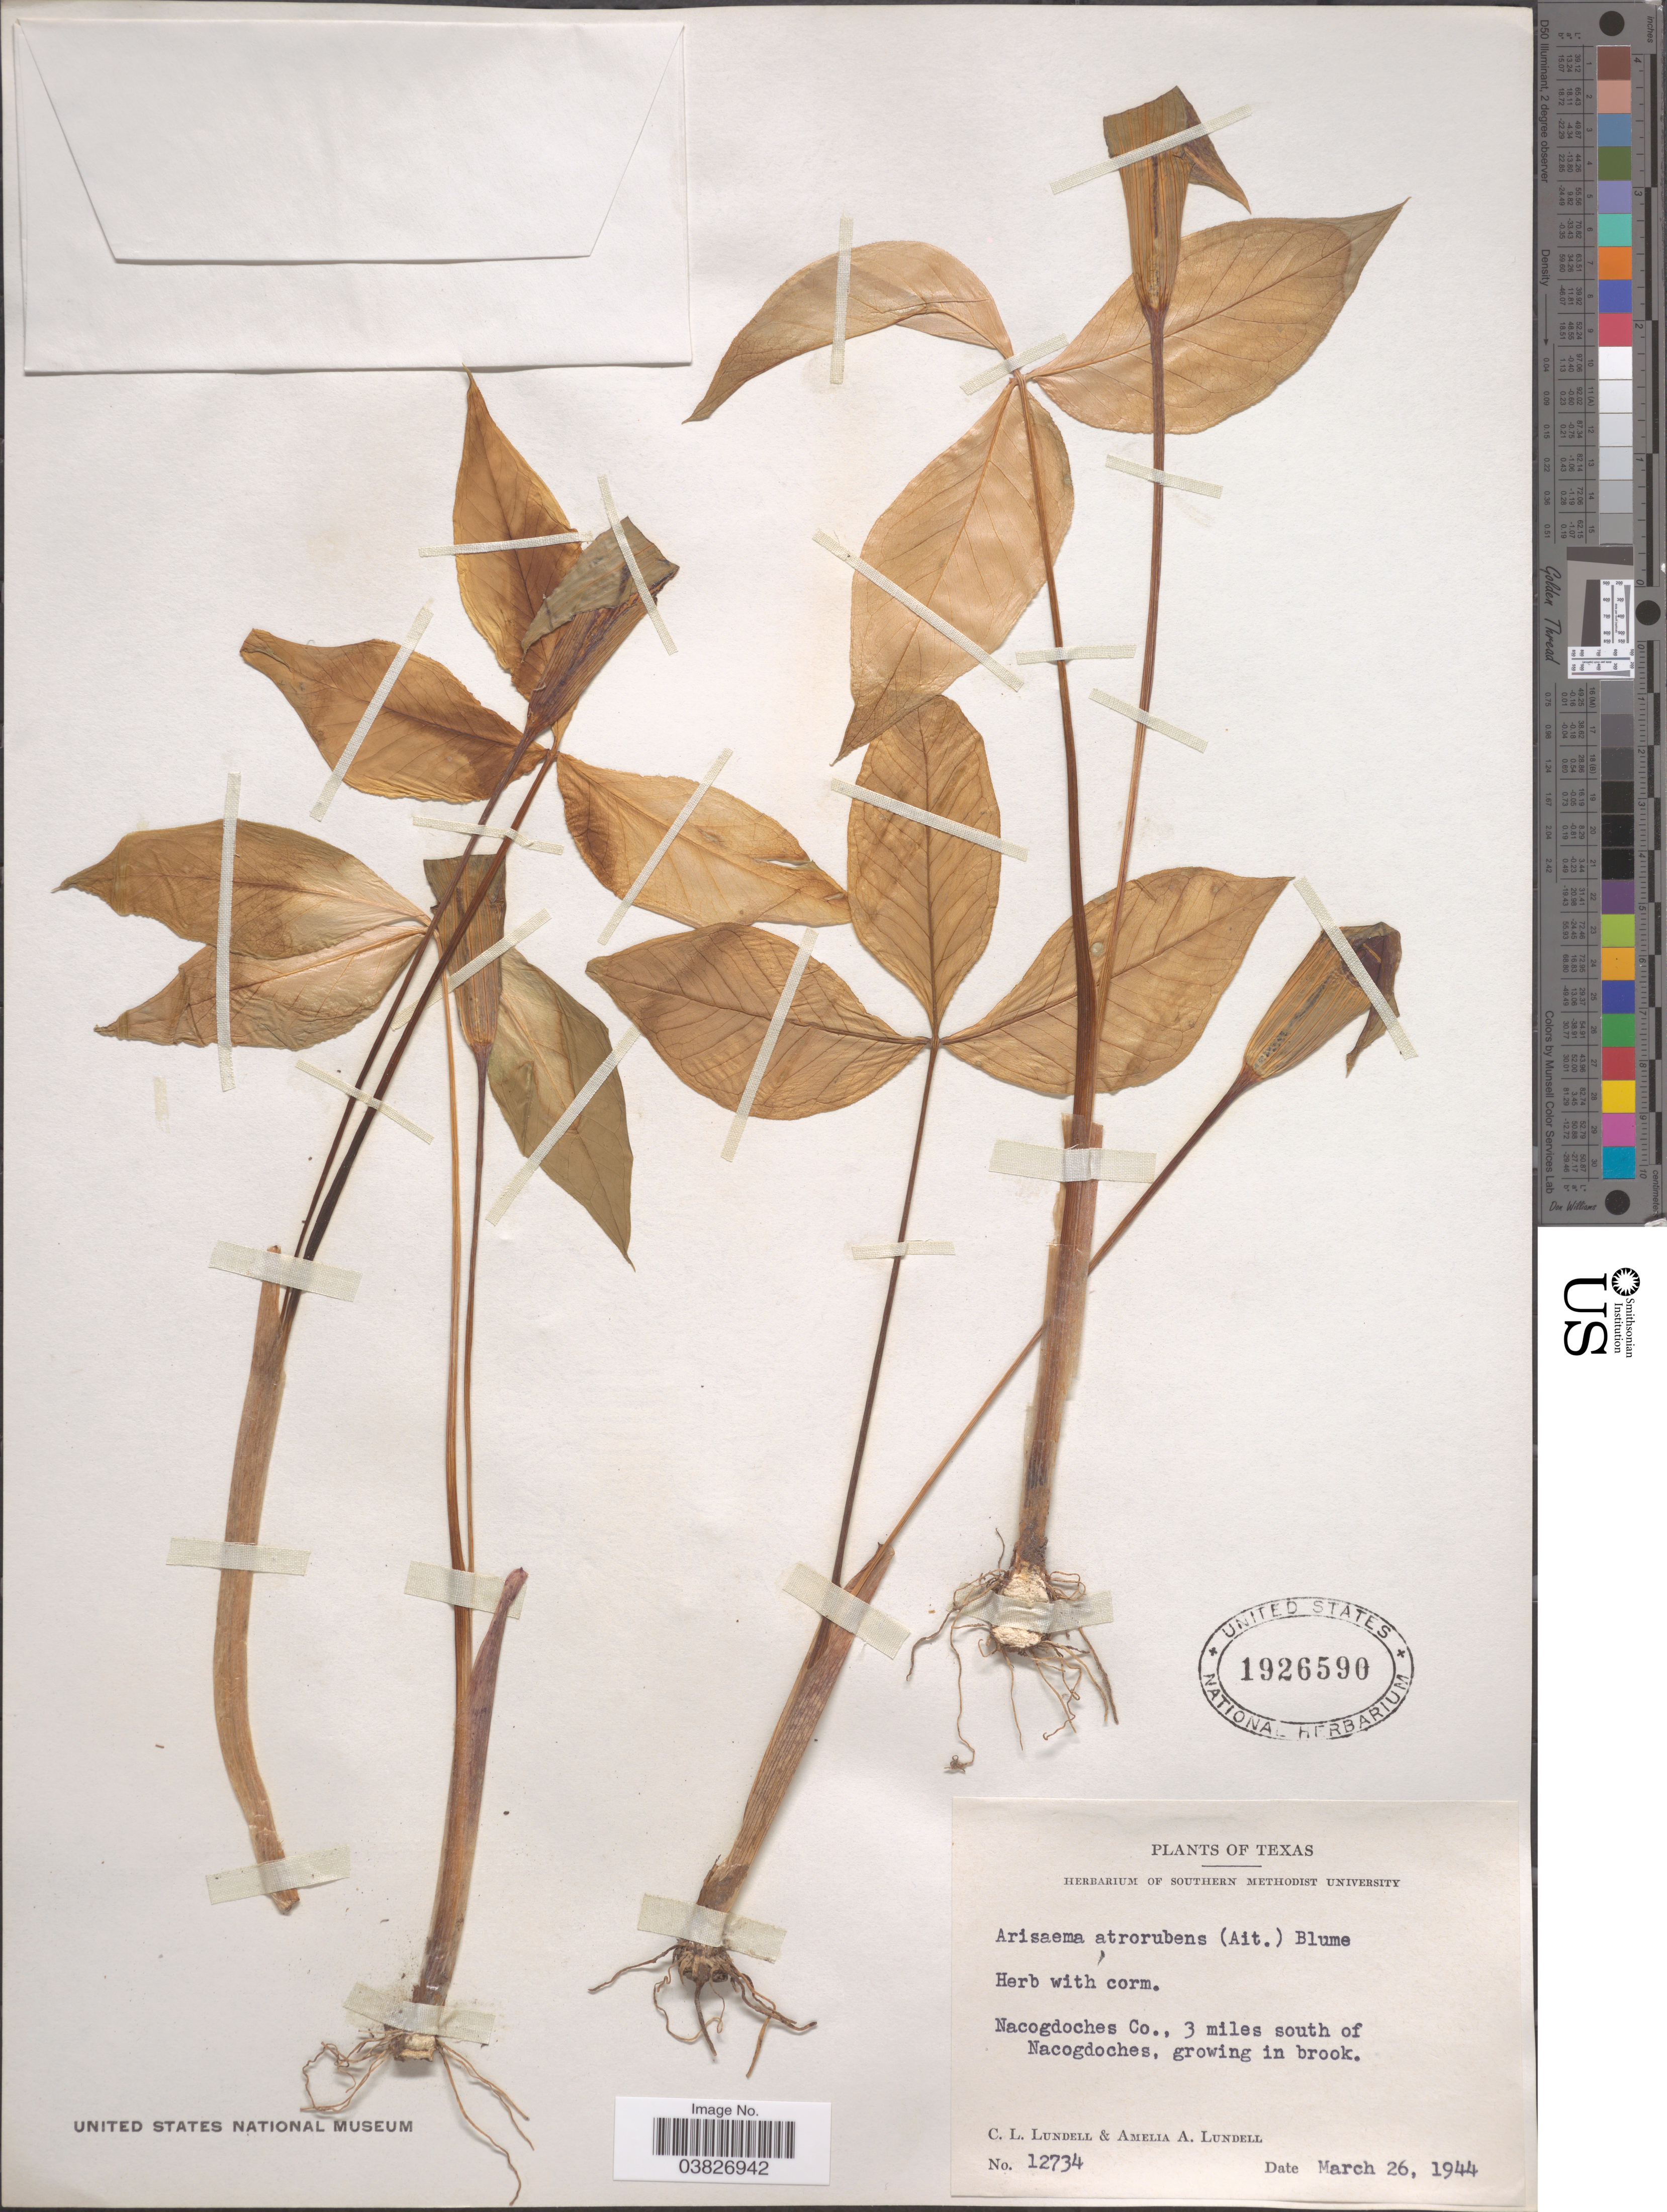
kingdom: Plantae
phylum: Tracheophyta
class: Liliopsida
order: Alismatales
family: Araceae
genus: Arisaema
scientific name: Arisaema atrorubens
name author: (Aiton) Blume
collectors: C. L. Lundell & A. A. Lundell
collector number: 12734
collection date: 1944-03-26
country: United States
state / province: Texas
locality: Nacogdoches Co., 3 miles south of Nacogdoches, growing in brook.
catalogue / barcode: US 1926590